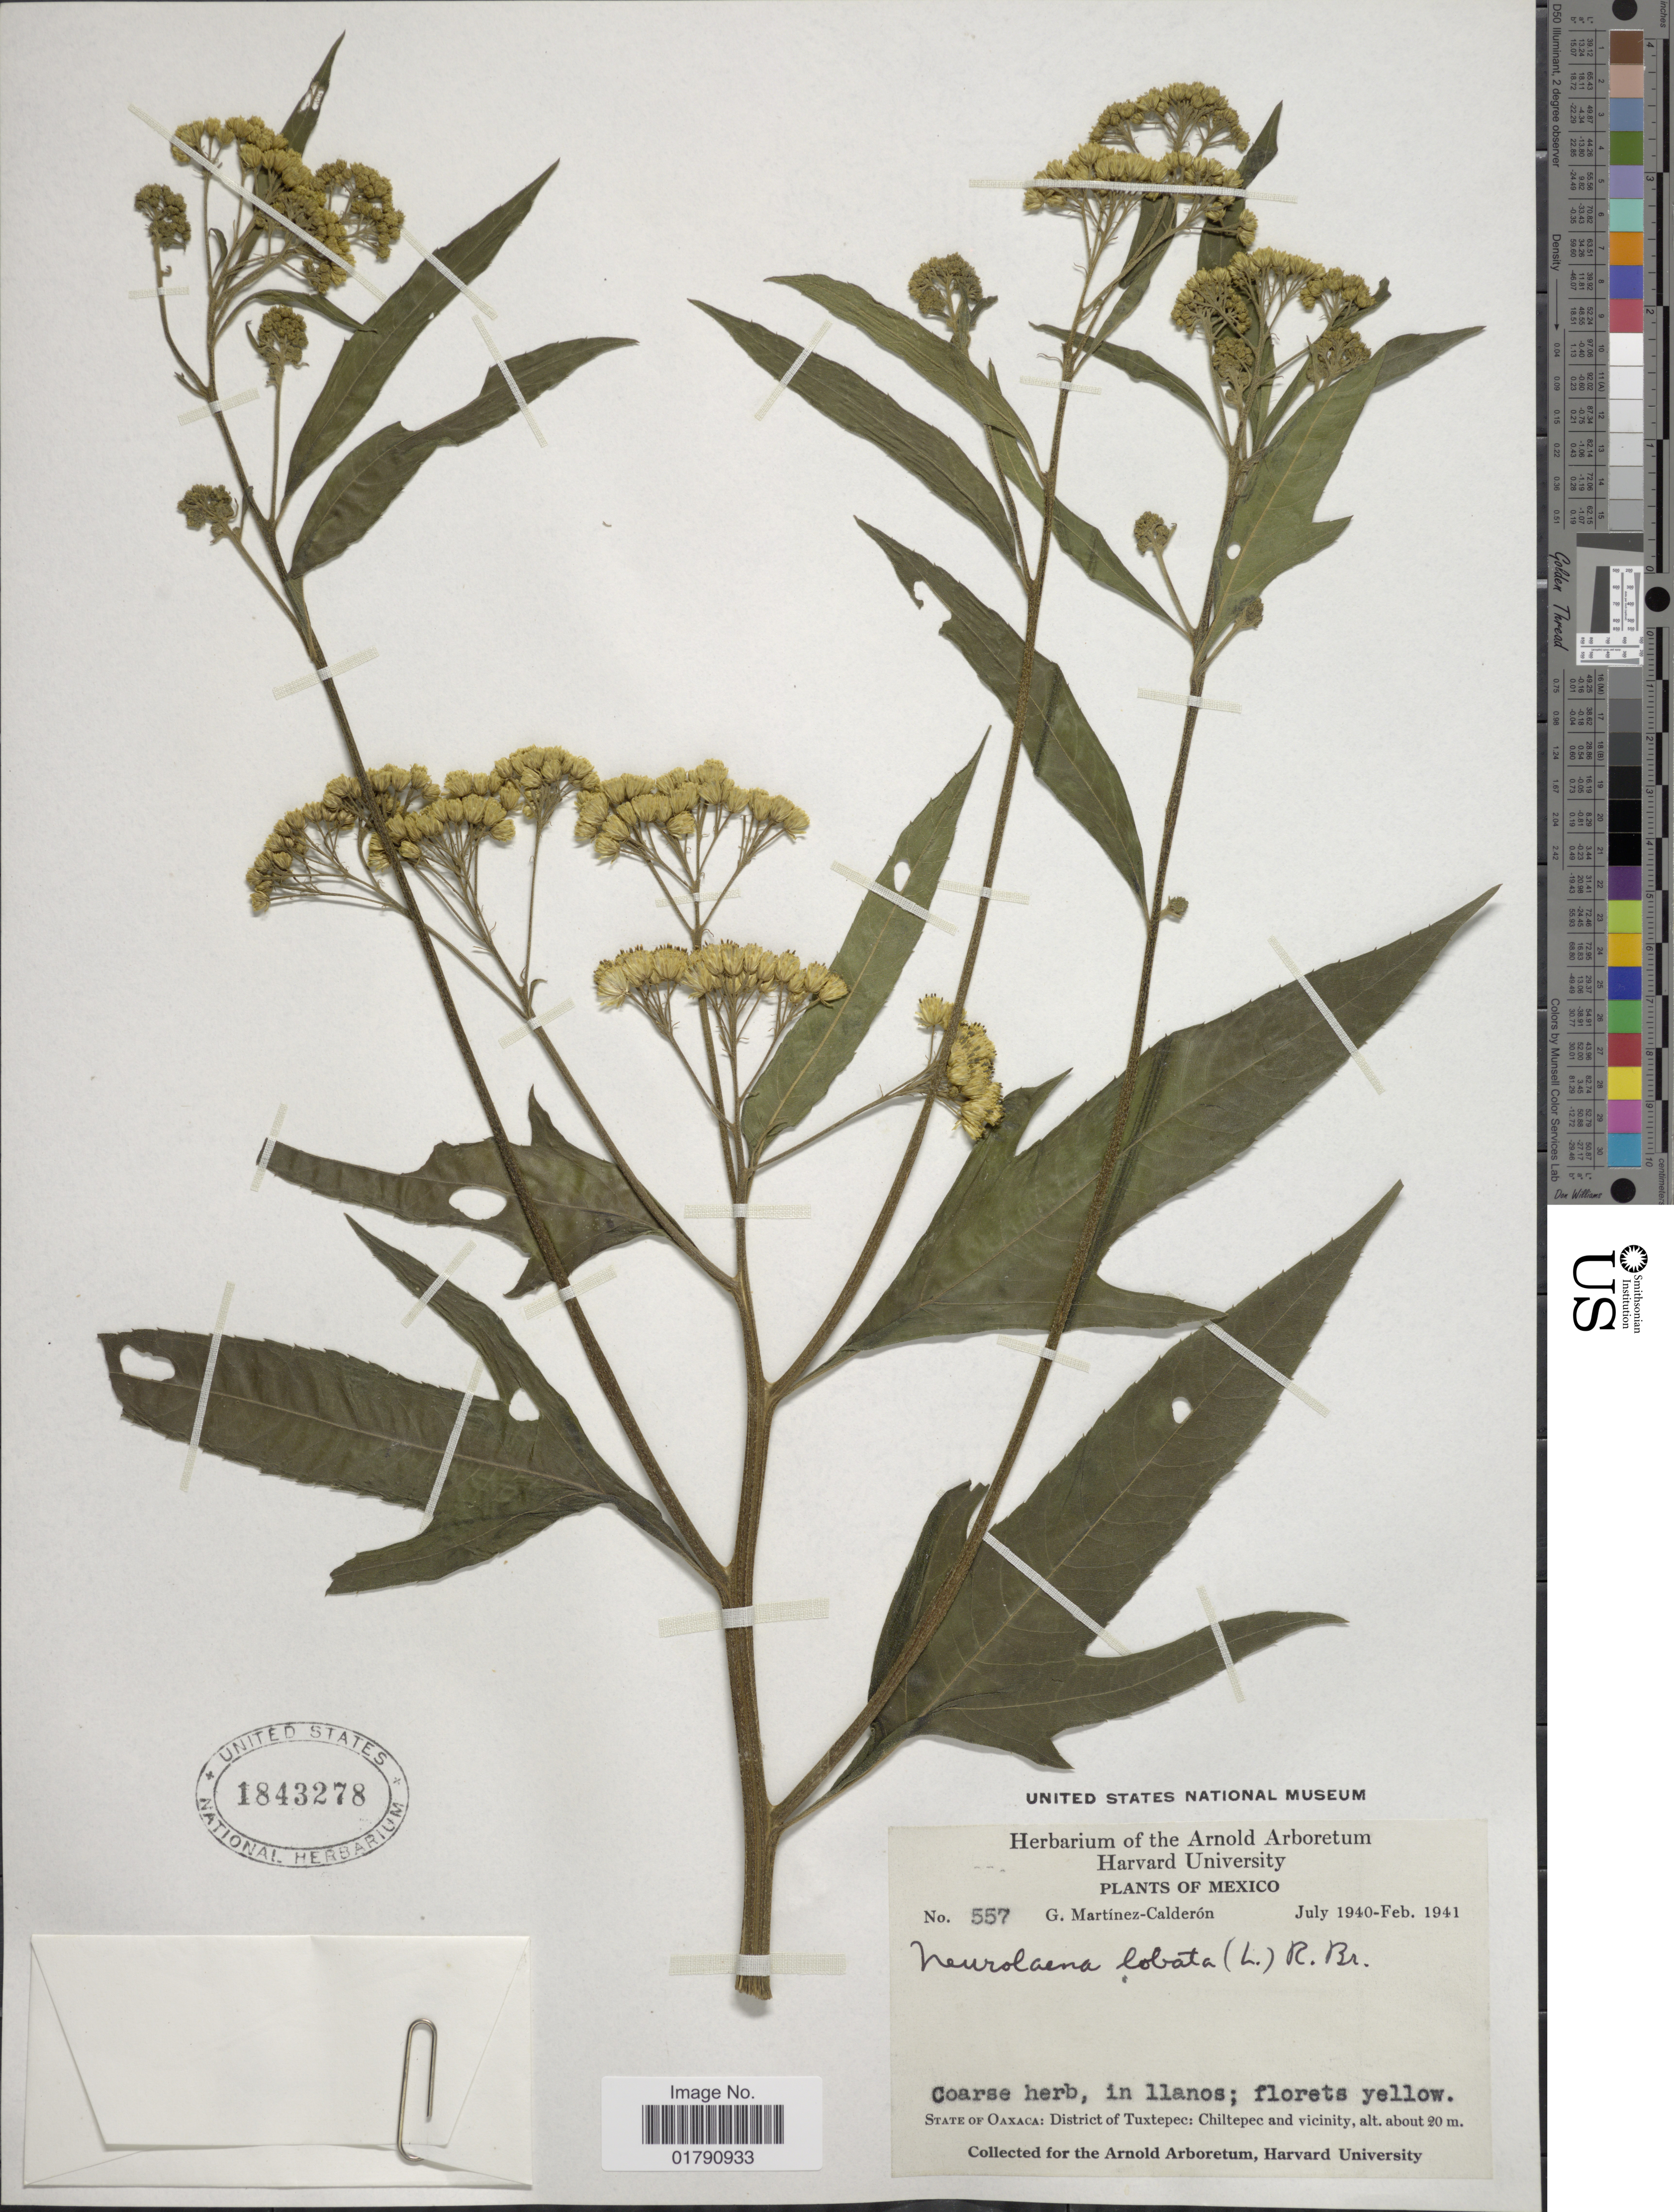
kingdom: Plantae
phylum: Tracheophyta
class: Magnoliopsida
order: Asterales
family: Asteraceae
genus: Neurolaena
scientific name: Neurolaena lobata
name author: (L.) R. Br. ex Cass.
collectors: G. Martínez Calderón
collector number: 557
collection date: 1940-07/1941-02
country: Mexico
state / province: Oaxaca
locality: District of Tuxtepec, Chiltepec and vicinity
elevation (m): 20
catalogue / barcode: US 1843278